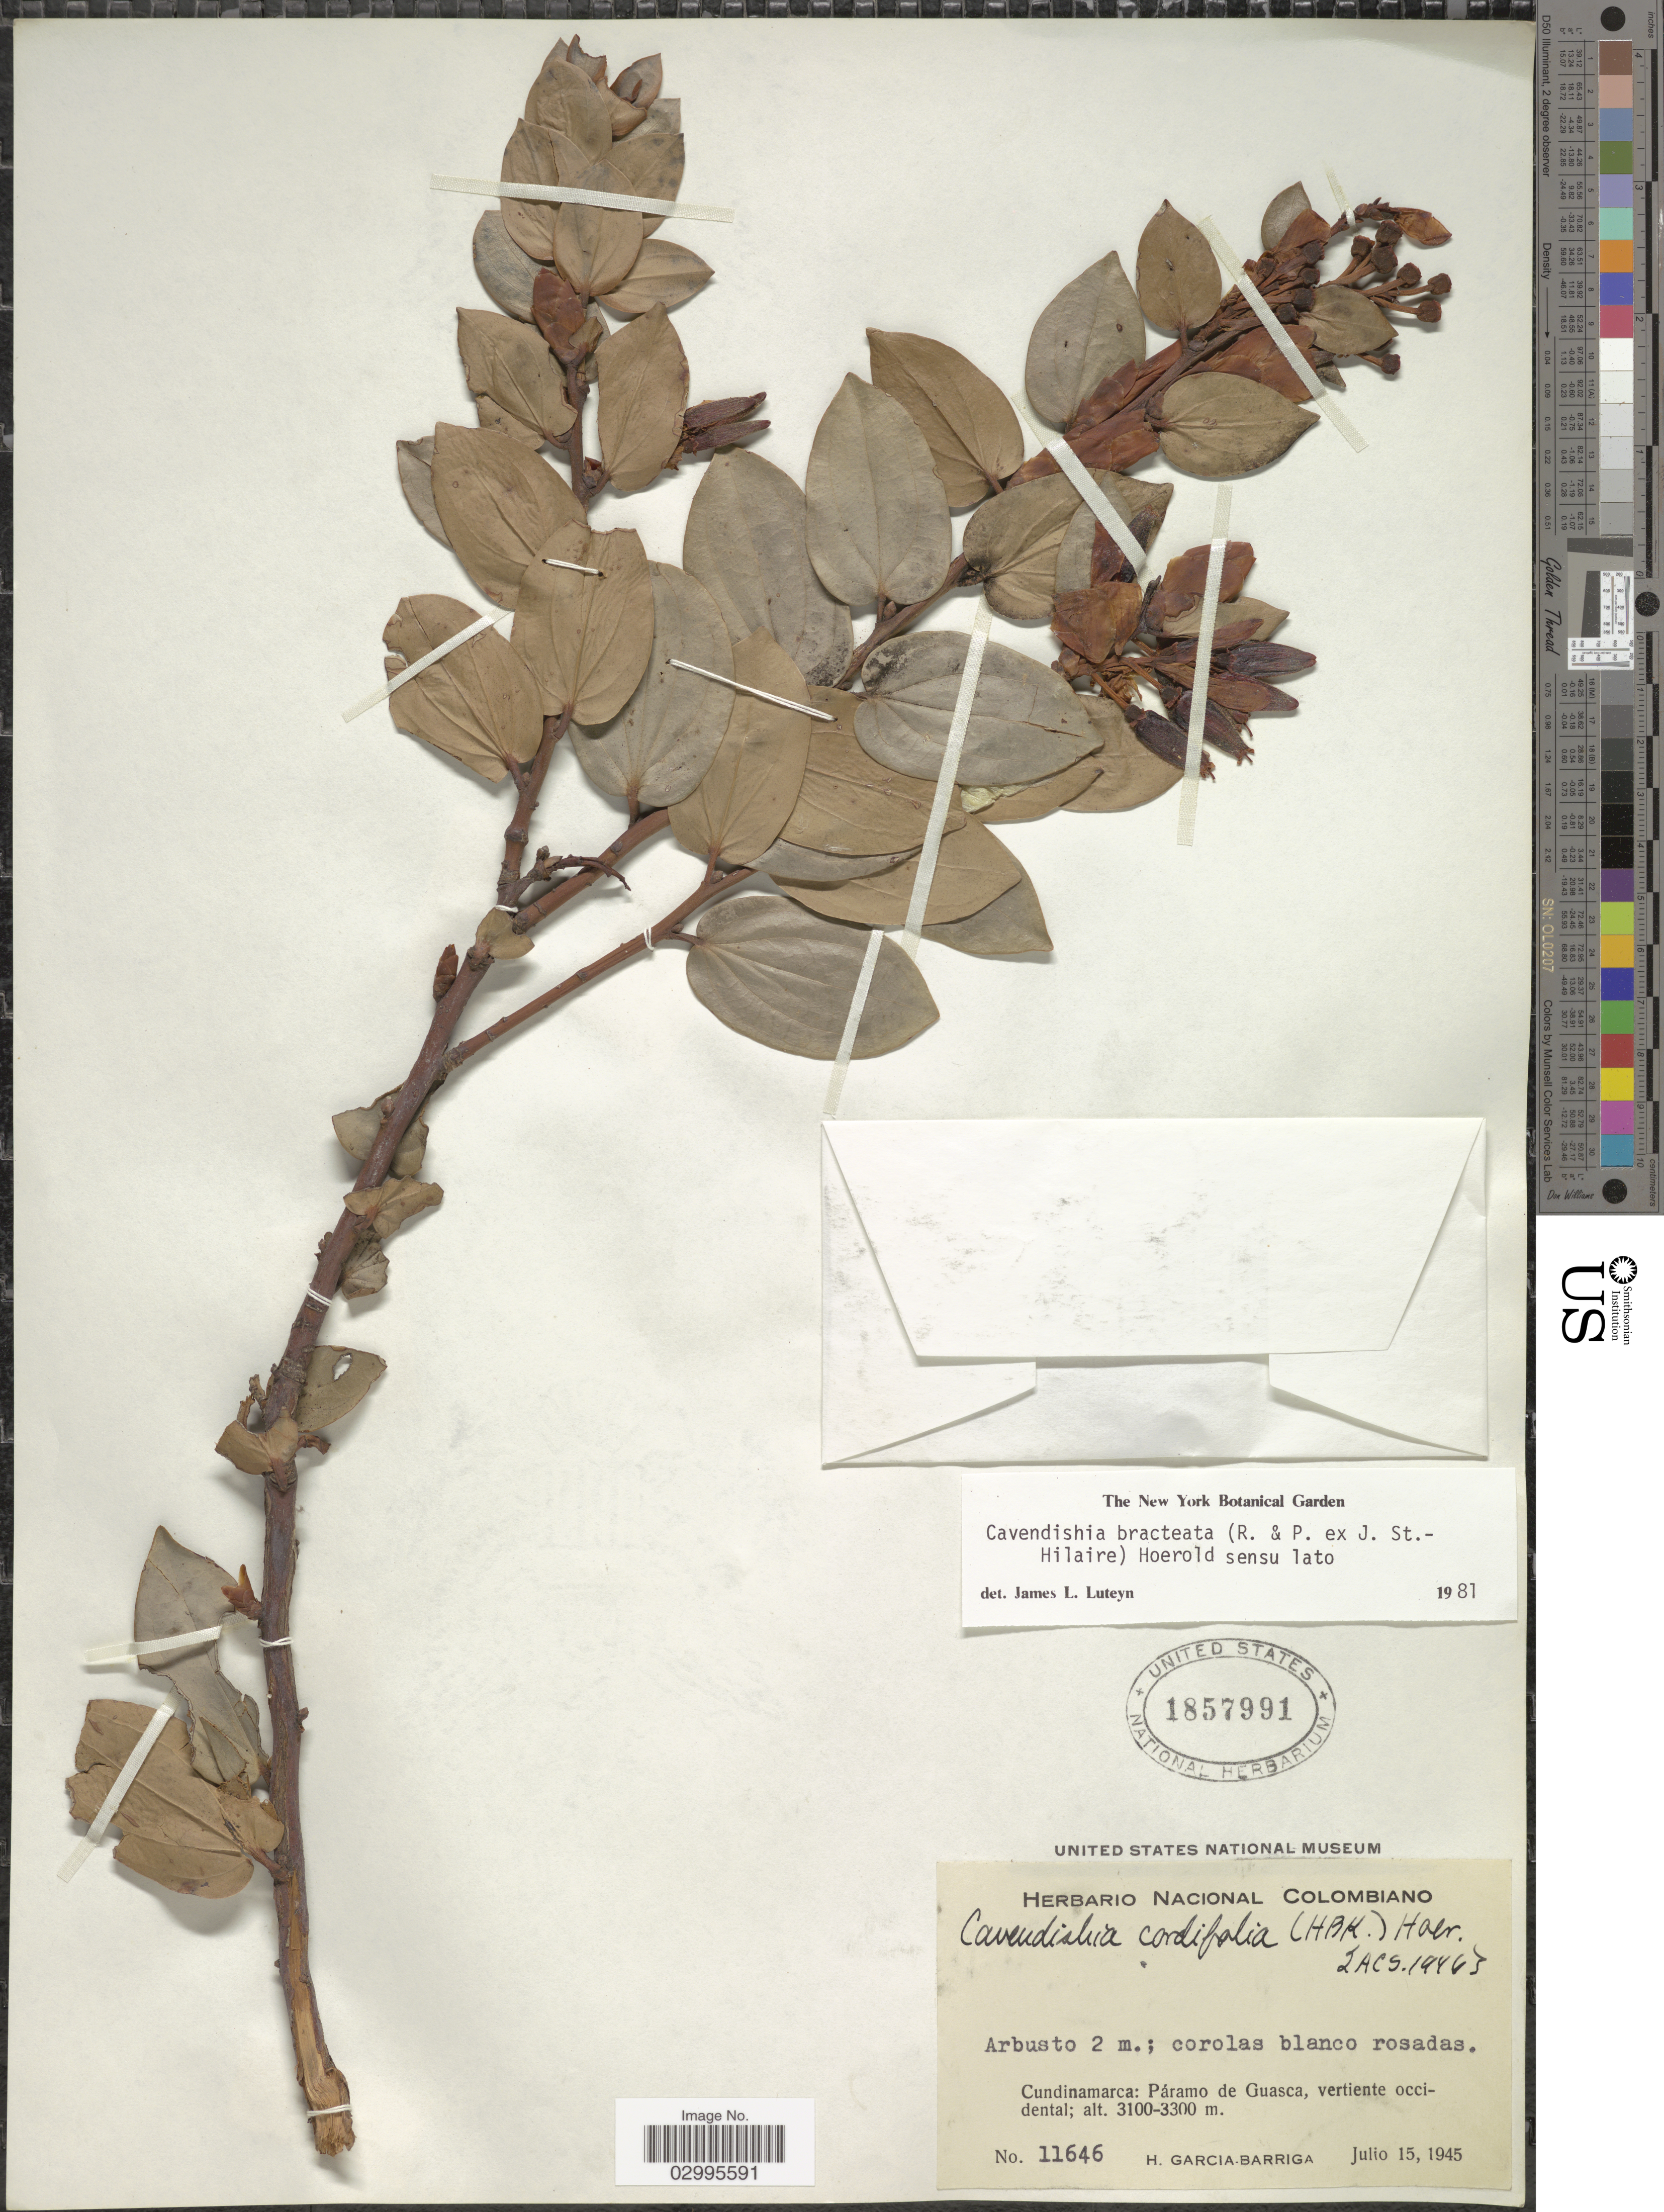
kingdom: Plantae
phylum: Tracheophyta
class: Magnoliopsida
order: Ericales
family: Ericaceae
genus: Cavendishia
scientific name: Cavendishia bracteata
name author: (Ruiz & Pav. ex J. St.-Hil.) Hoerold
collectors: H. García Barriga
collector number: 11646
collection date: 1945-07-15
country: Colombia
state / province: Cundinamarca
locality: Páramo de Guasca, vertiente occidental.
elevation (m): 3100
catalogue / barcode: US 1857991